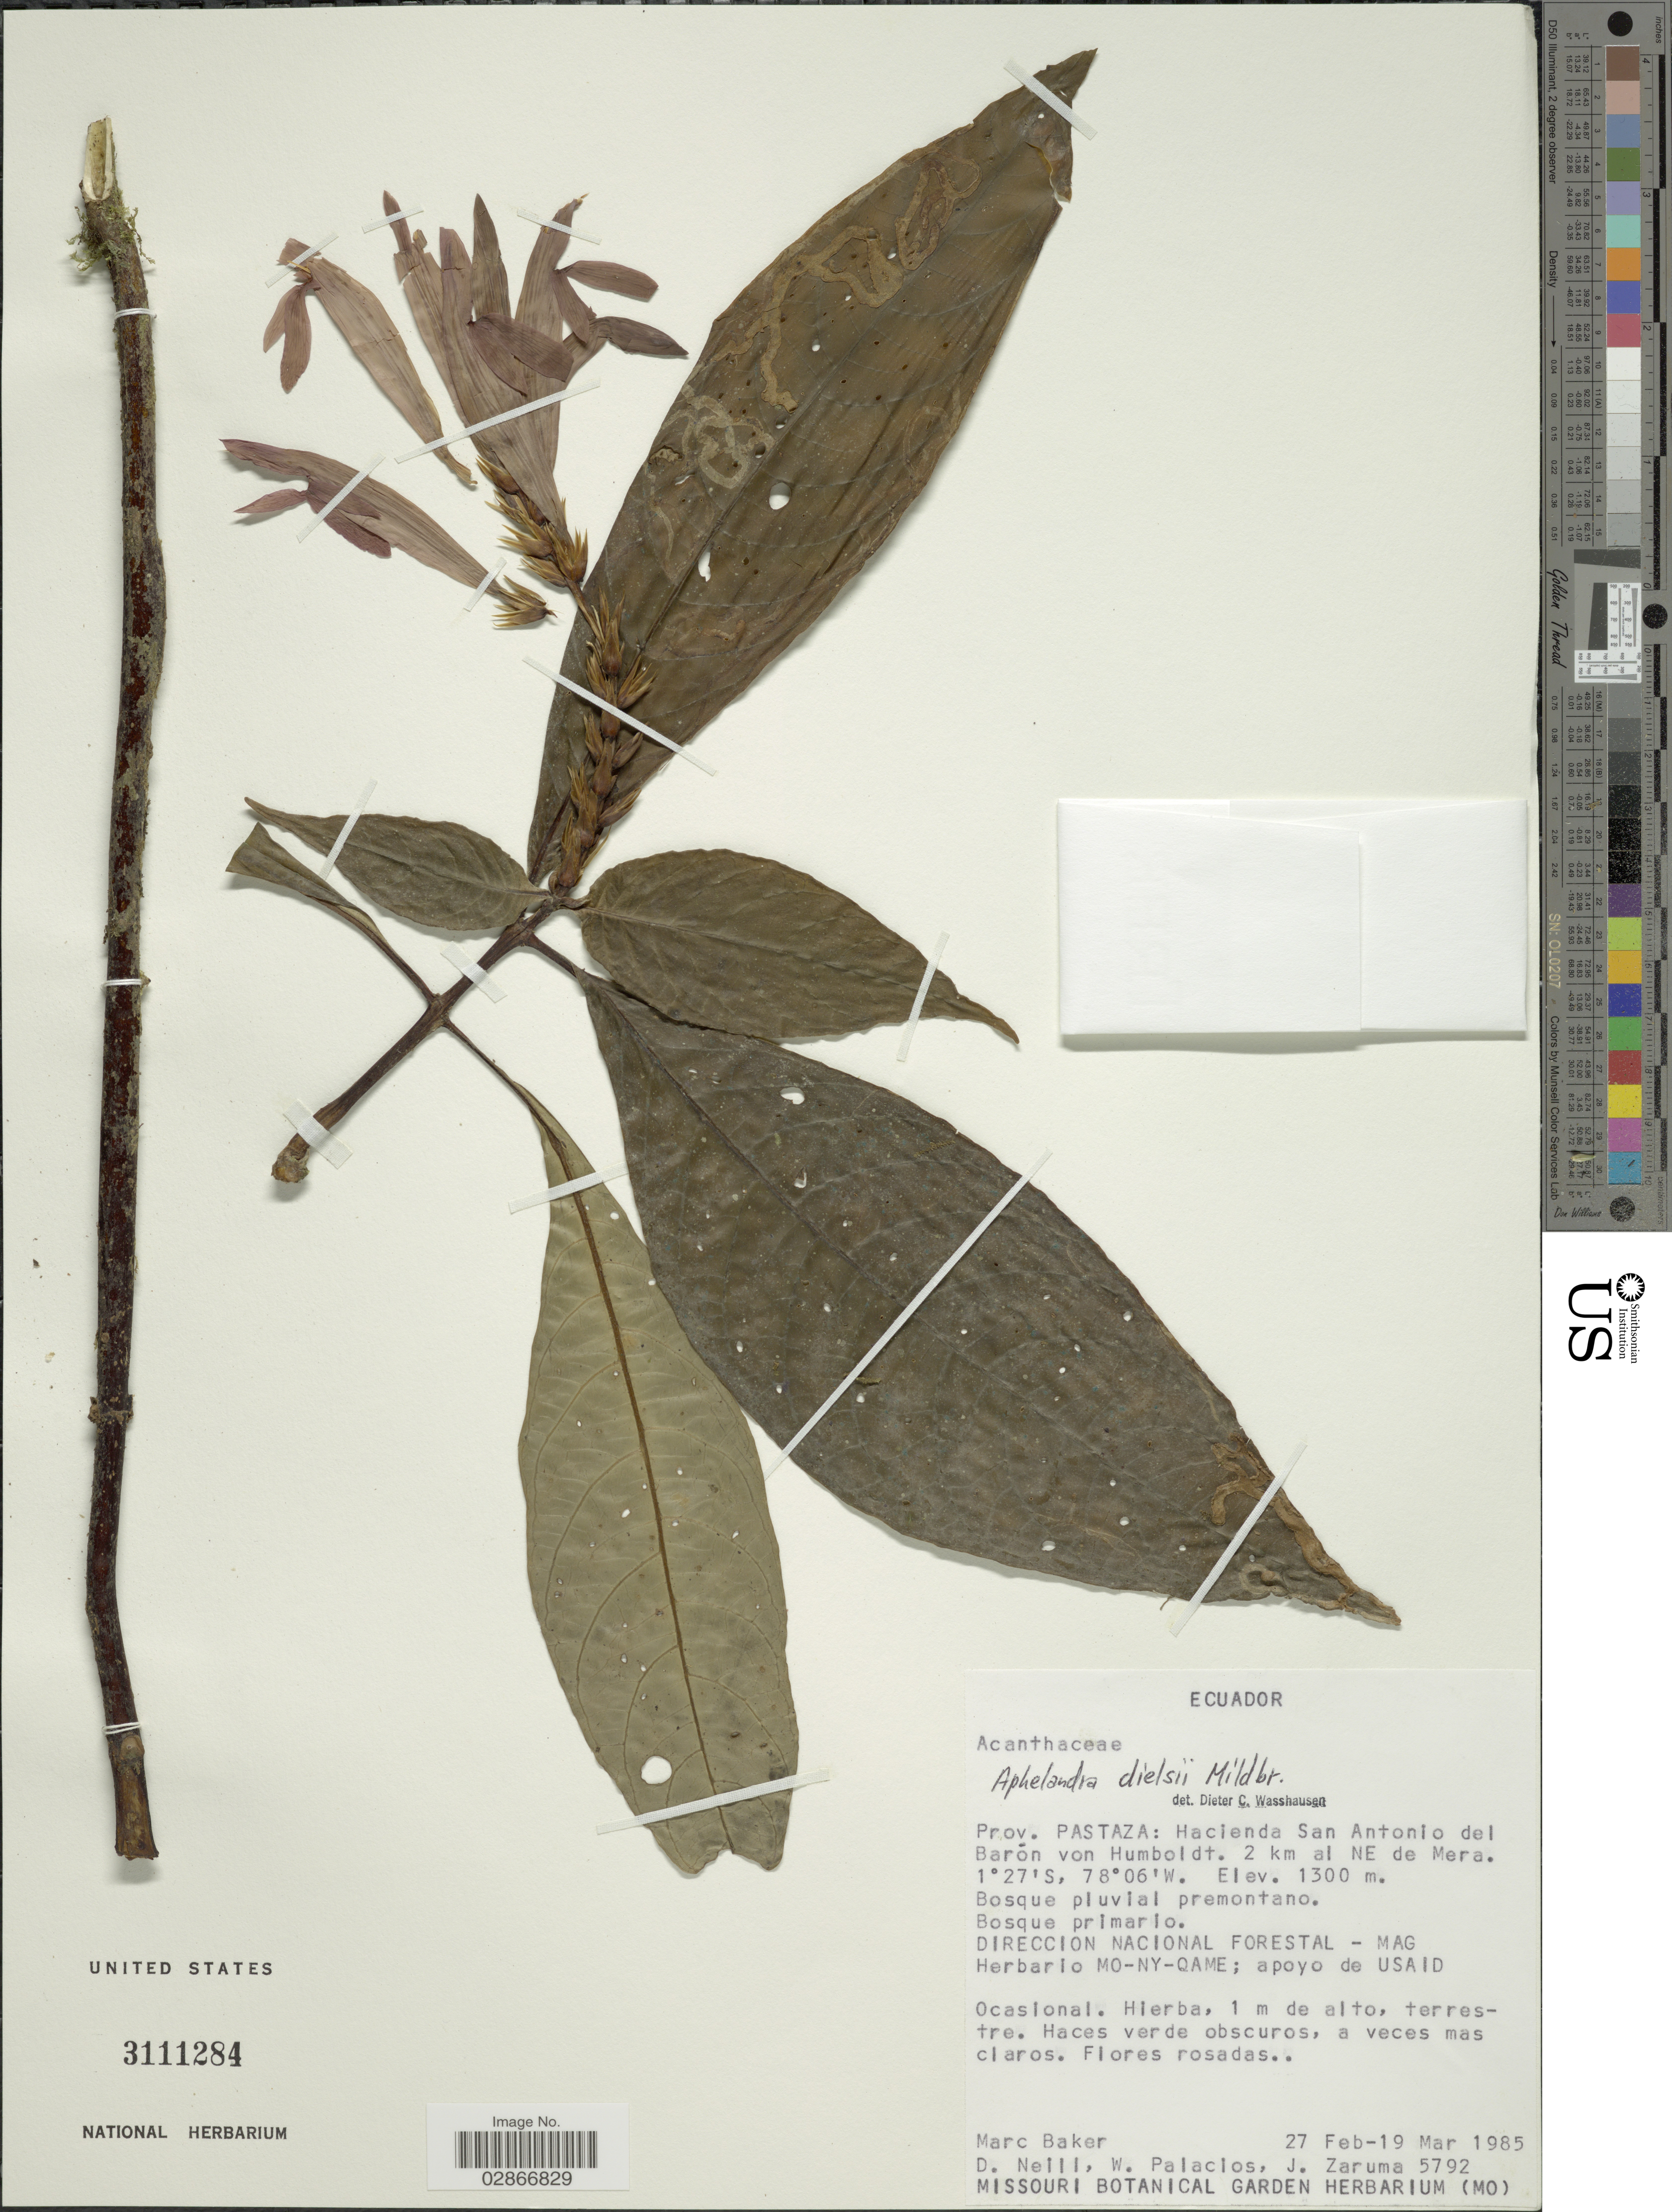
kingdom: Plantae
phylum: Tracheophyta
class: Magnoliopsida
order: Lamiales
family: Acanthaceae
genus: Aphelandra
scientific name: Aphelandra dielsii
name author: Mildbr.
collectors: M. A. Baker, D. Neill, W. Palacios & J. Zaruma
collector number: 5792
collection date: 1985-02-27/1985-03-19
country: Ecuador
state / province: Pastaza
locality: Hacienda San Antonio del Barón von Humboldt. 2 km al NE de Mera.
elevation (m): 1300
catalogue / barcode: US 3111284